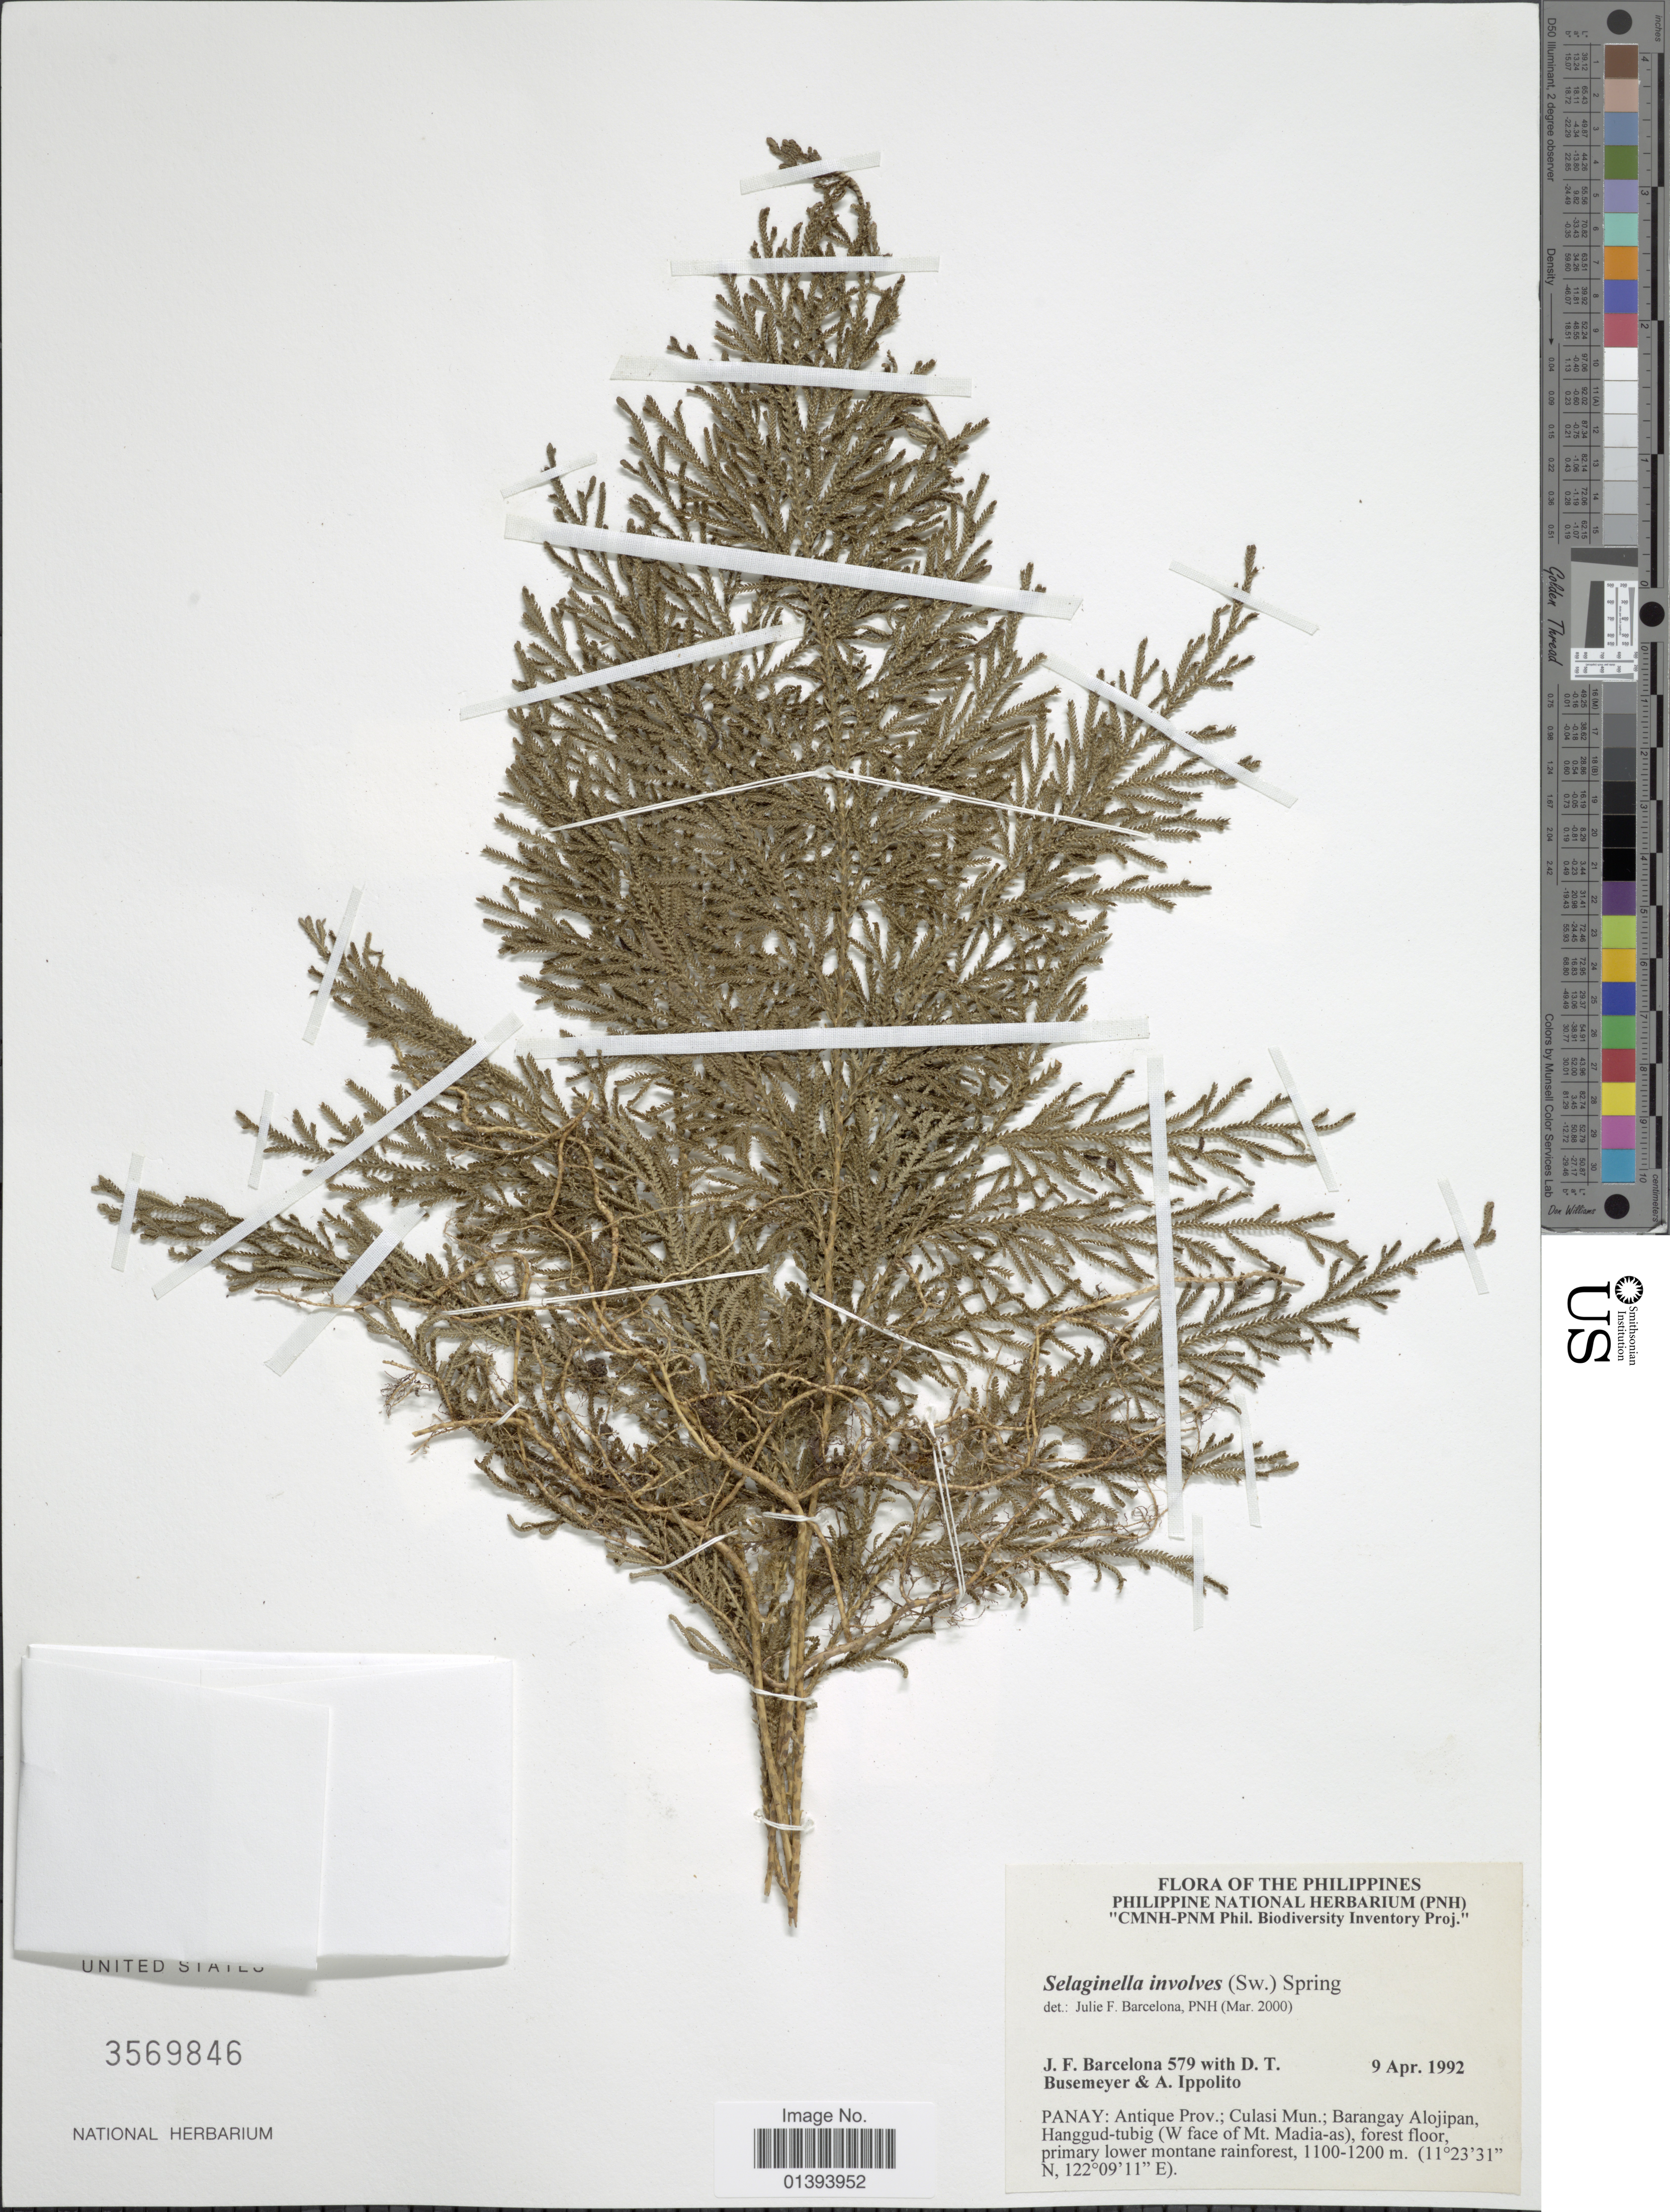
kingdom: Plantae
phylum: Tracheophyta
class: Lycopodiopsida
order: Selaginellales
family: Selaginellaceae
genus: Selaginella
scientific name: Selaginella involvens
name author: (Sw.) Spring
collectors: J. F. Barcelona, D. Busemeyer & A. Ippolito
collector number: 579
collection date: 1992-04-09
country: Philippines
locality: Panay: Antique prov.: Culasi Mun.: Barangay Alojipan, Hanggud-tubig (W face of Mt. Madia-as), forested floor, primary lower montane rainforest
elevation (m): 1100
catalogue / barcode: US 3569846